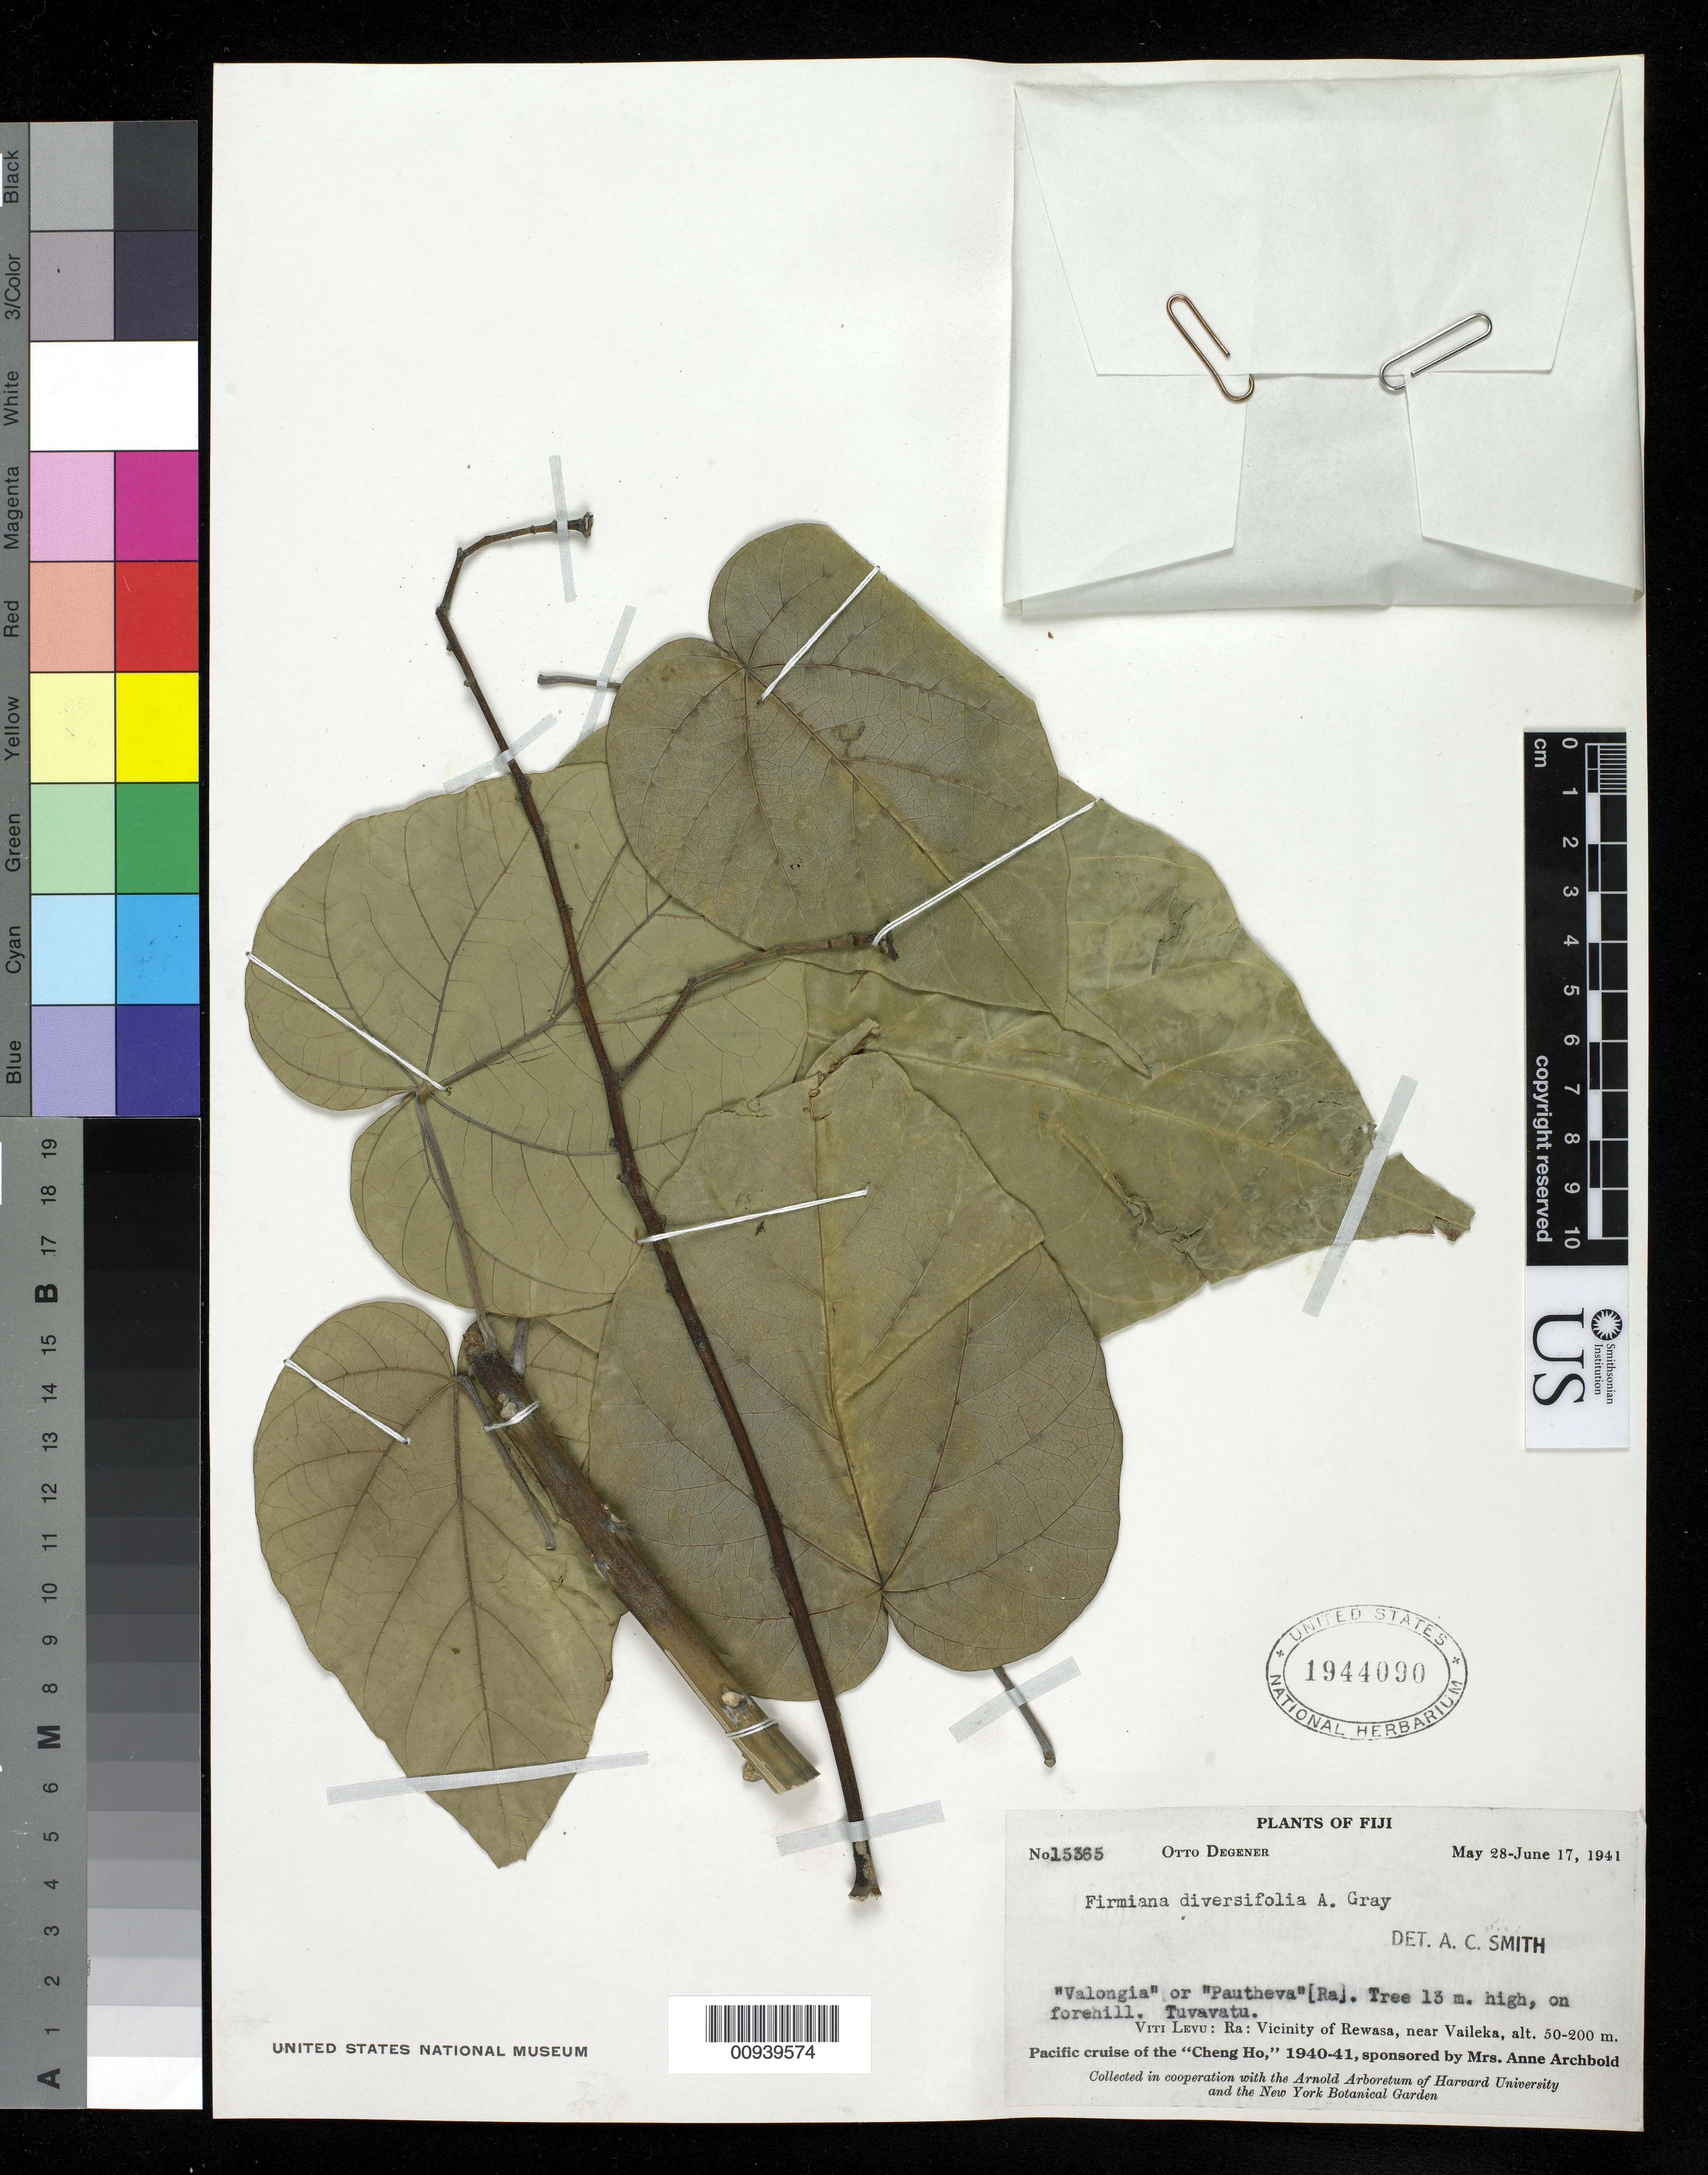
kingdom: Plantae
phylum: Tracheophyta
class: Magnoliopsida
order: Malvales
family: Malvaceae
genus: Firmiana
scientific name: Firmiana diversifolia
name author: A. Gray in Wilkes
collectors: O. Degener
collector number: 15365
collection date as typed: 28 May 1941 to 17 Jun 1941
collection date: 1941-05-28/1941-06-17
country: Fiji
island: Viti Levu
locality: Vicinity of Rewasa, near Vaileka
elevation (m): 50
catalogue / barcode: US 1944090